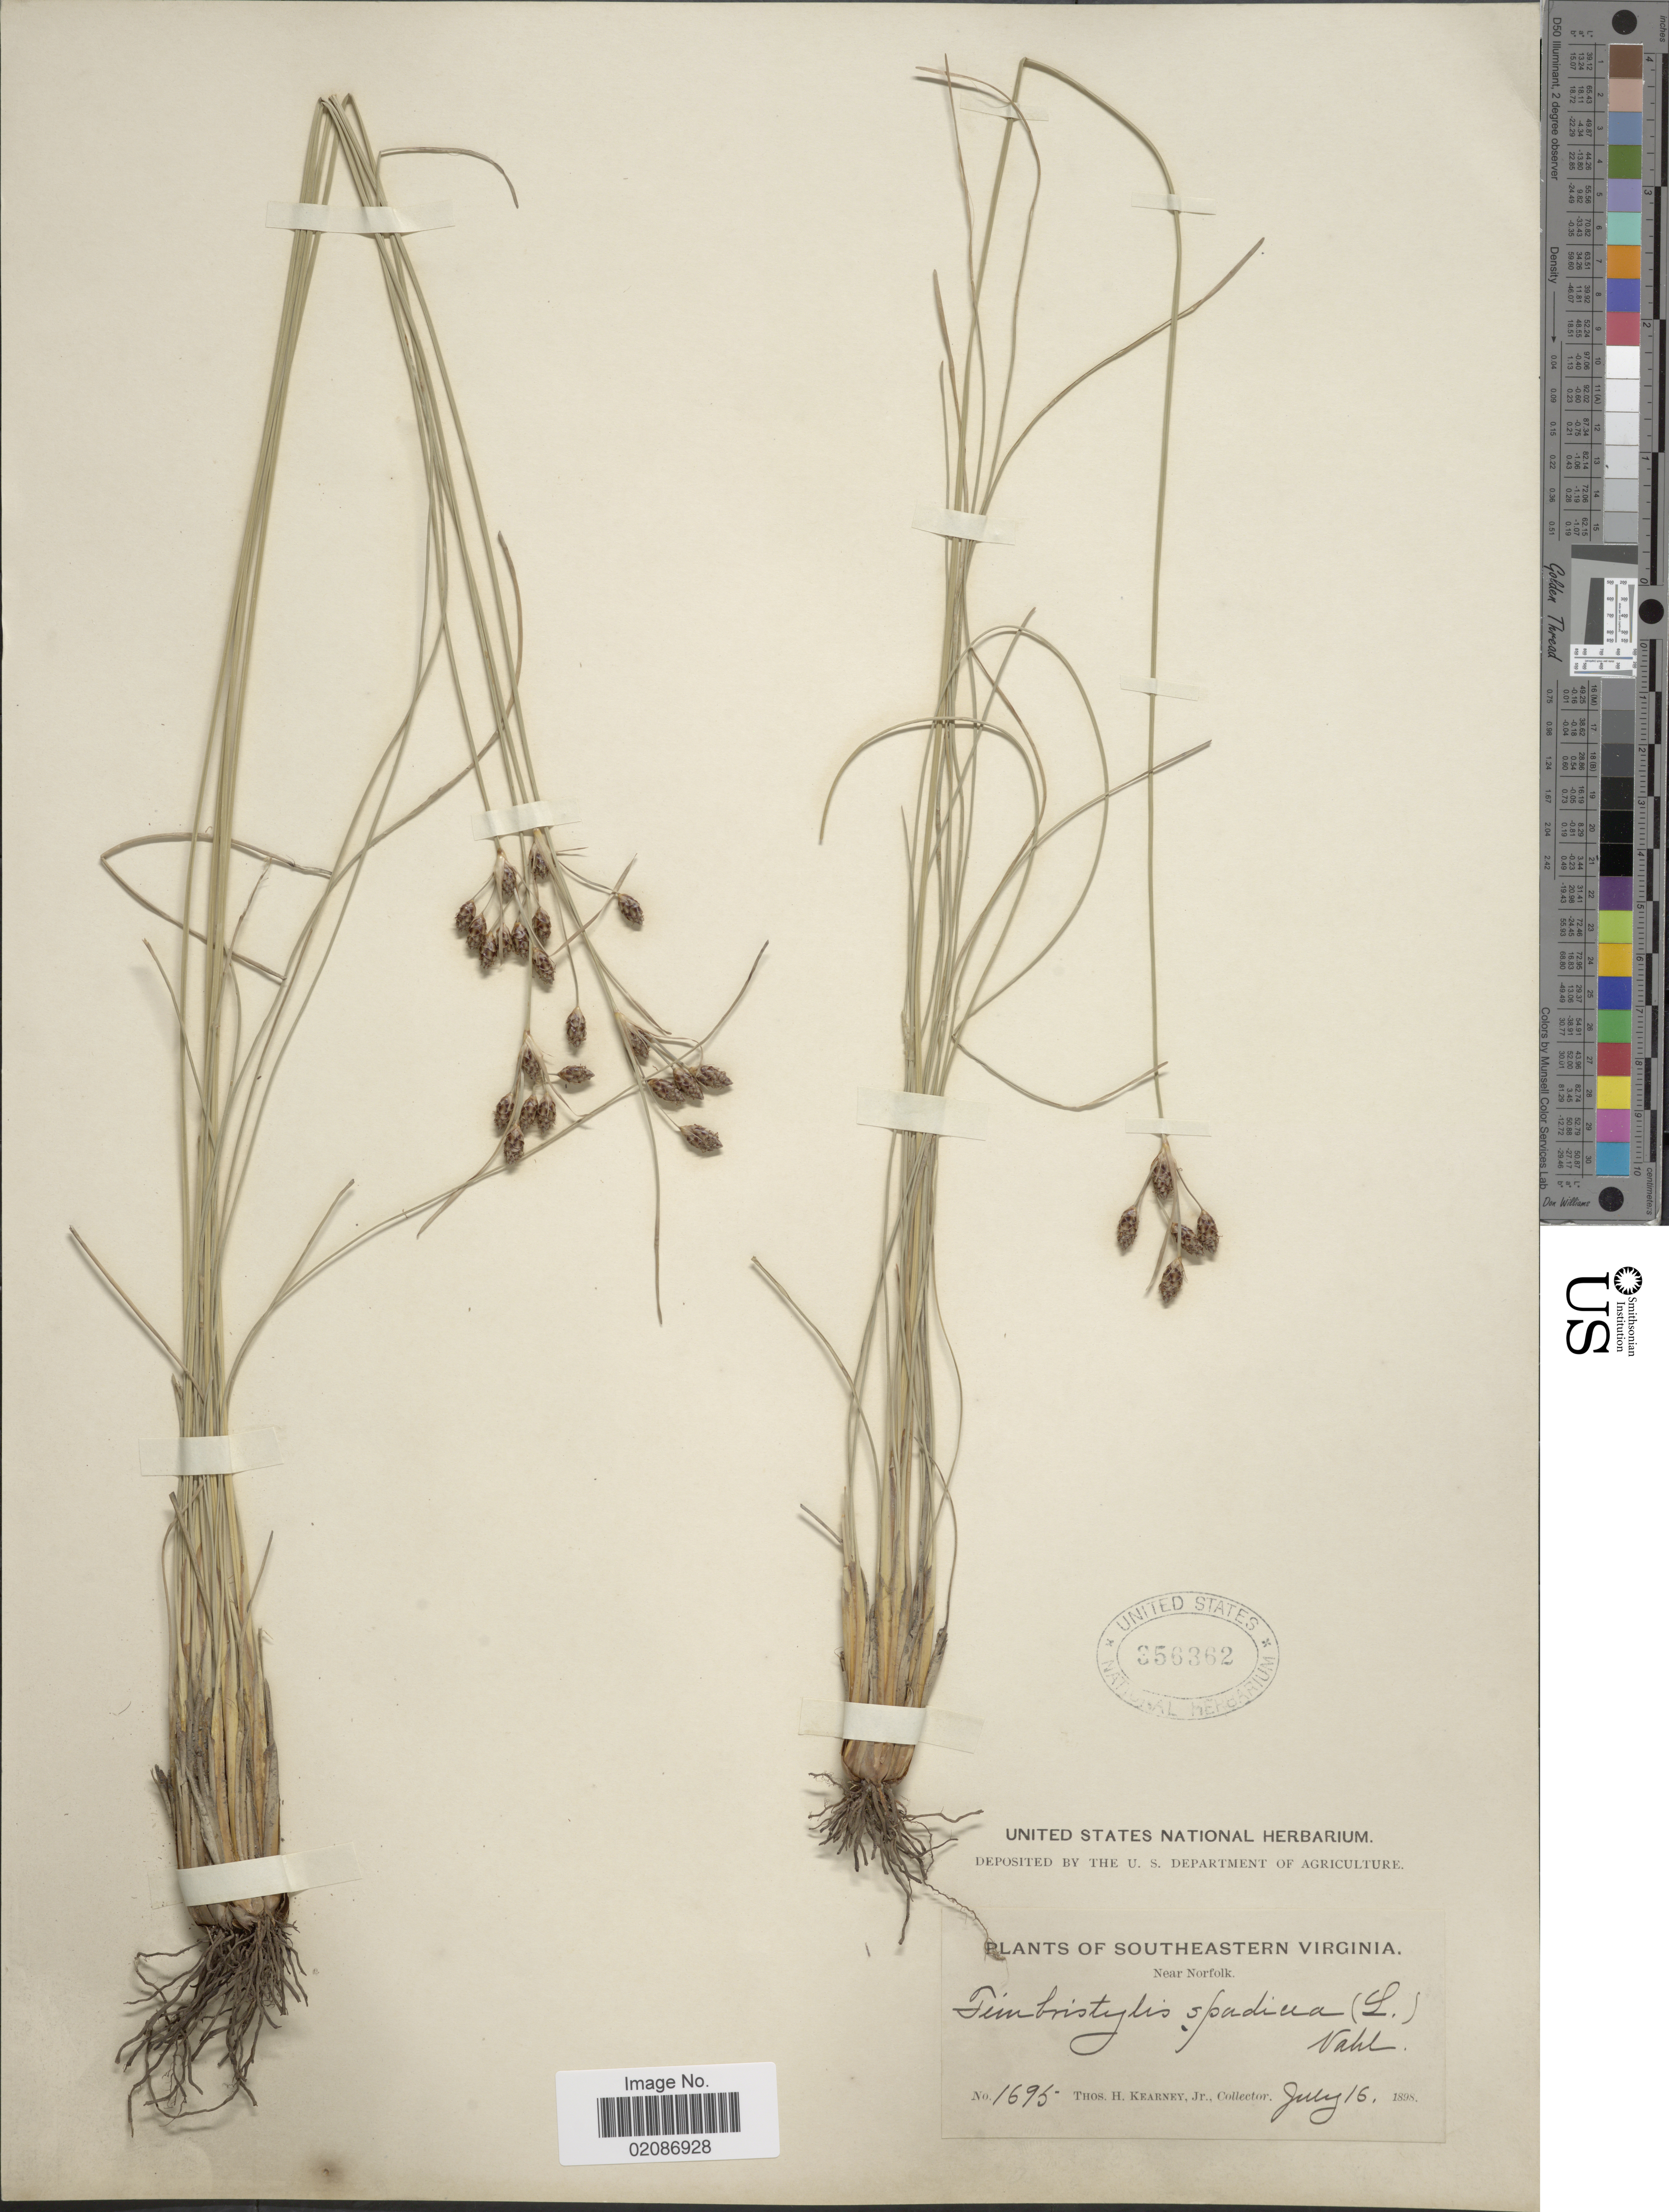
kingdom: Plantae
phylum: Tracheophyta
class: Liliopsida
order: Poales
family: Cyperaceae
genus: Fimbristylis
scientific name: Fimbristylis castanea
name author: (Michx.) Vahl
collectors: T. H. Kearney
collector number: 1695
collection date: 1898-07-15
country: United States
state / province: Virginia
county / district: City of Norfolk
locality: Southeastern Virginia, near Norfolk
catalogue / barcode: US 356362